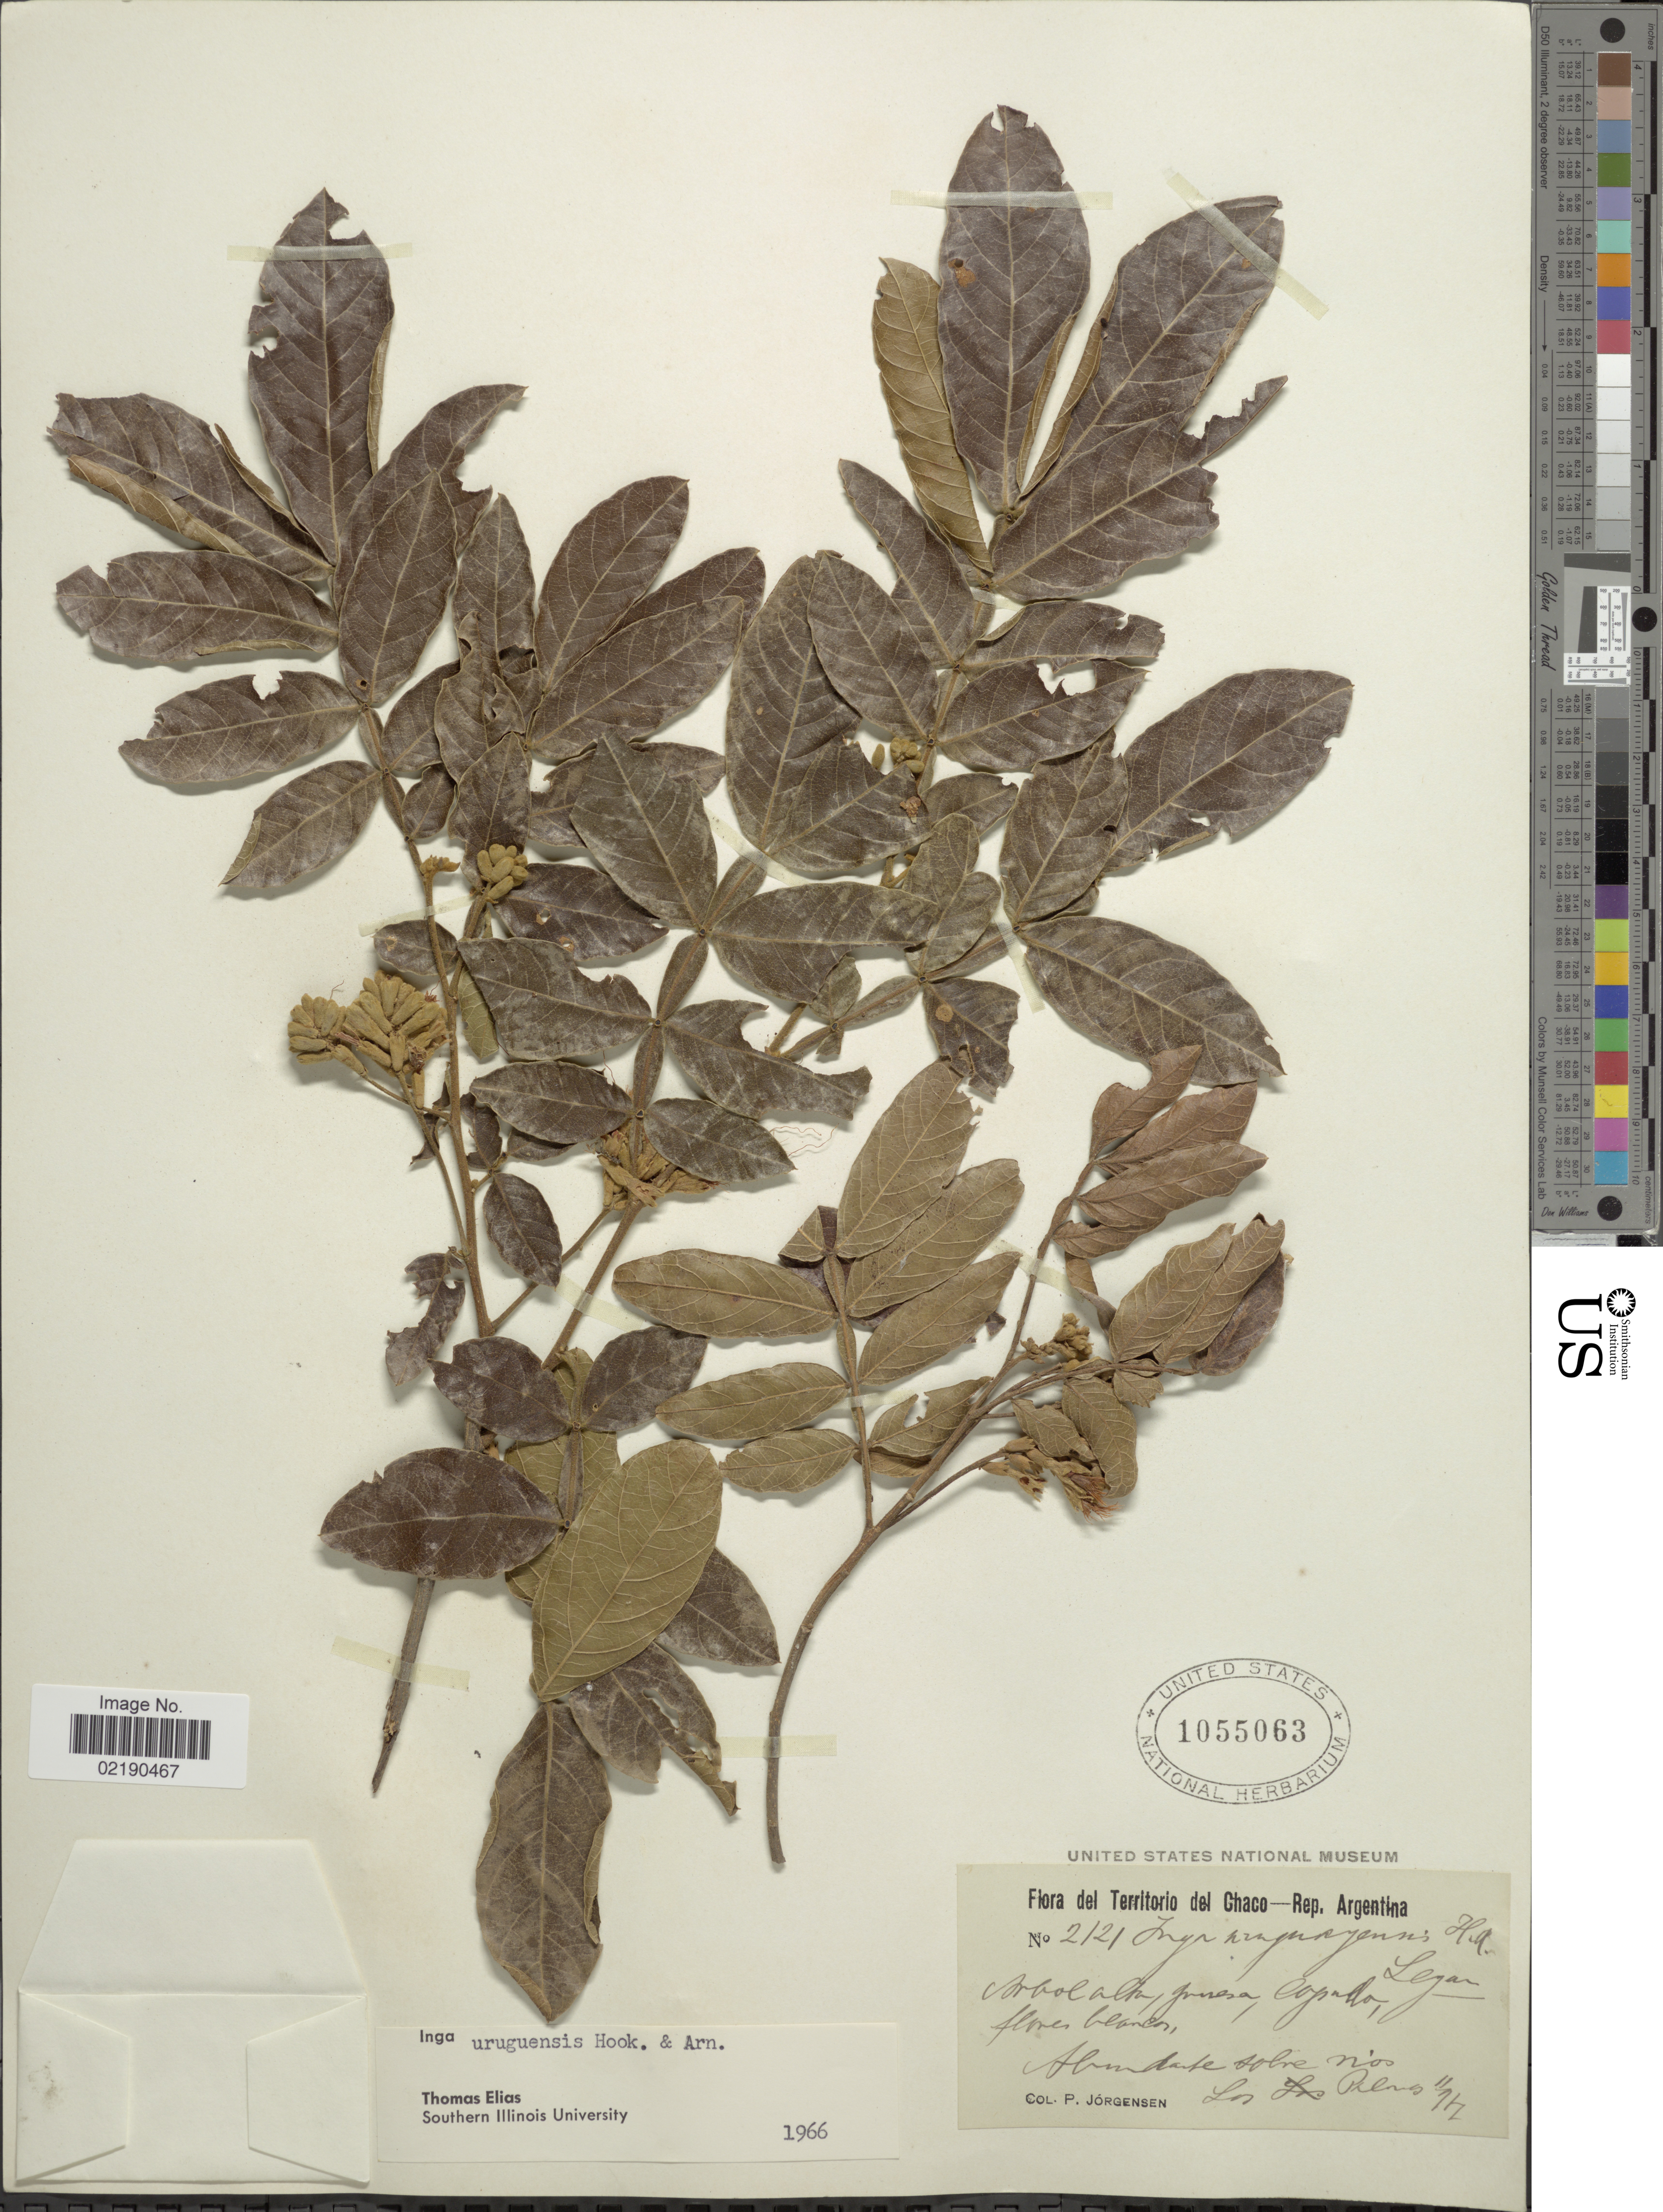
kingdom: Plantae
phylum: Tracheophyta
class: Magnoliopsida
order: Fabales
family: Fabaceae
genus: Inga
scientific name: Inga vera subsp. affinis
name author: (DC.) T.D. Penn.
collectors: P. Jörgensen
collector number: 2121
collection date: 1917-11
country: Argentina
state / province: Chaco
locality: Territorio del Chaco - Rep. Argentina. Abundante sobre nos Los Palmas.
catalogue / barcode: US 1055063